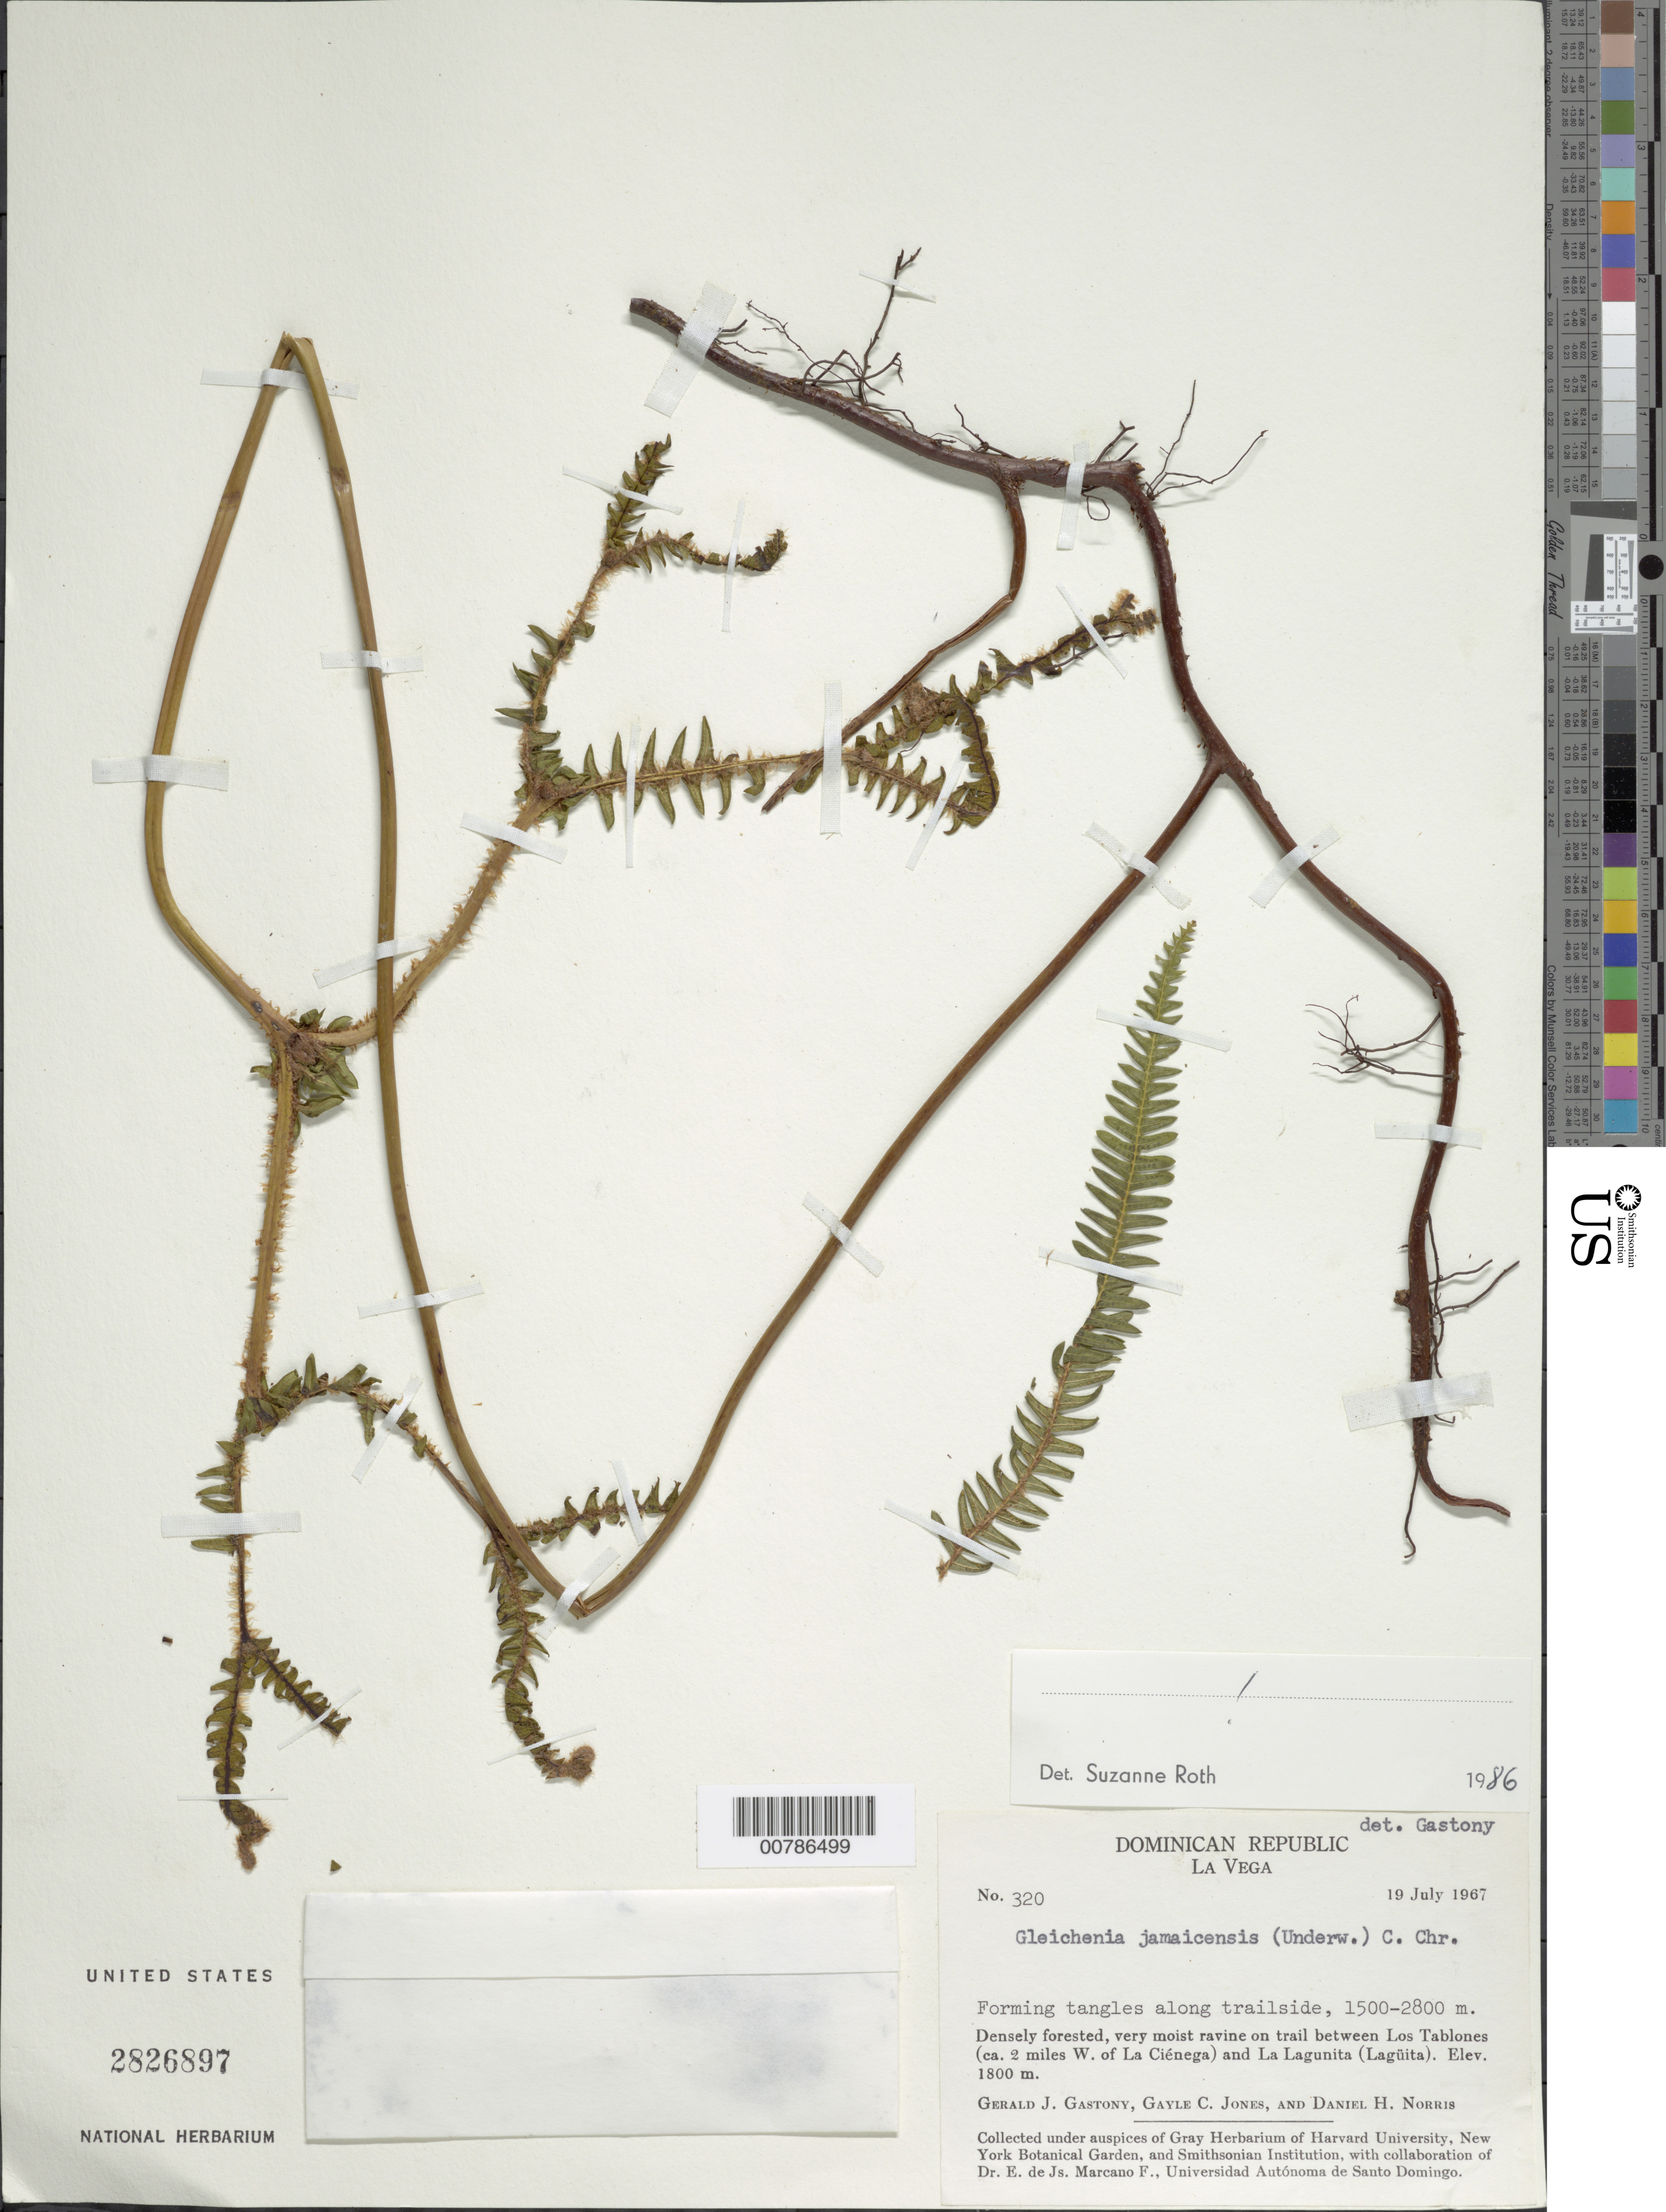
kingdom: Plantae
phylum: Tracheophyta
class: Polypodiopsida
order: Gleicheniales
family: Gleicheniaceae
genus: Sticherus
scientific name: Sticherus jamaicensis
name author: (Underw.) Nakai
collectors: G. Gastony, G. C. Jones & D. H. Norris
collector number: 320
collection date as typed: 19 Jul 1967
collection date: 1967-07-19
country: Dominican Republic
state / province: La Vega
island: Hispaniola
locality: Los Tablones (ca. 2 miles W of La Ciénega) to La Lagunita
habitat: Densely forested, very moist ravine, along trailside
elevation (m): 1800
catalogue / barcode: US 2826897